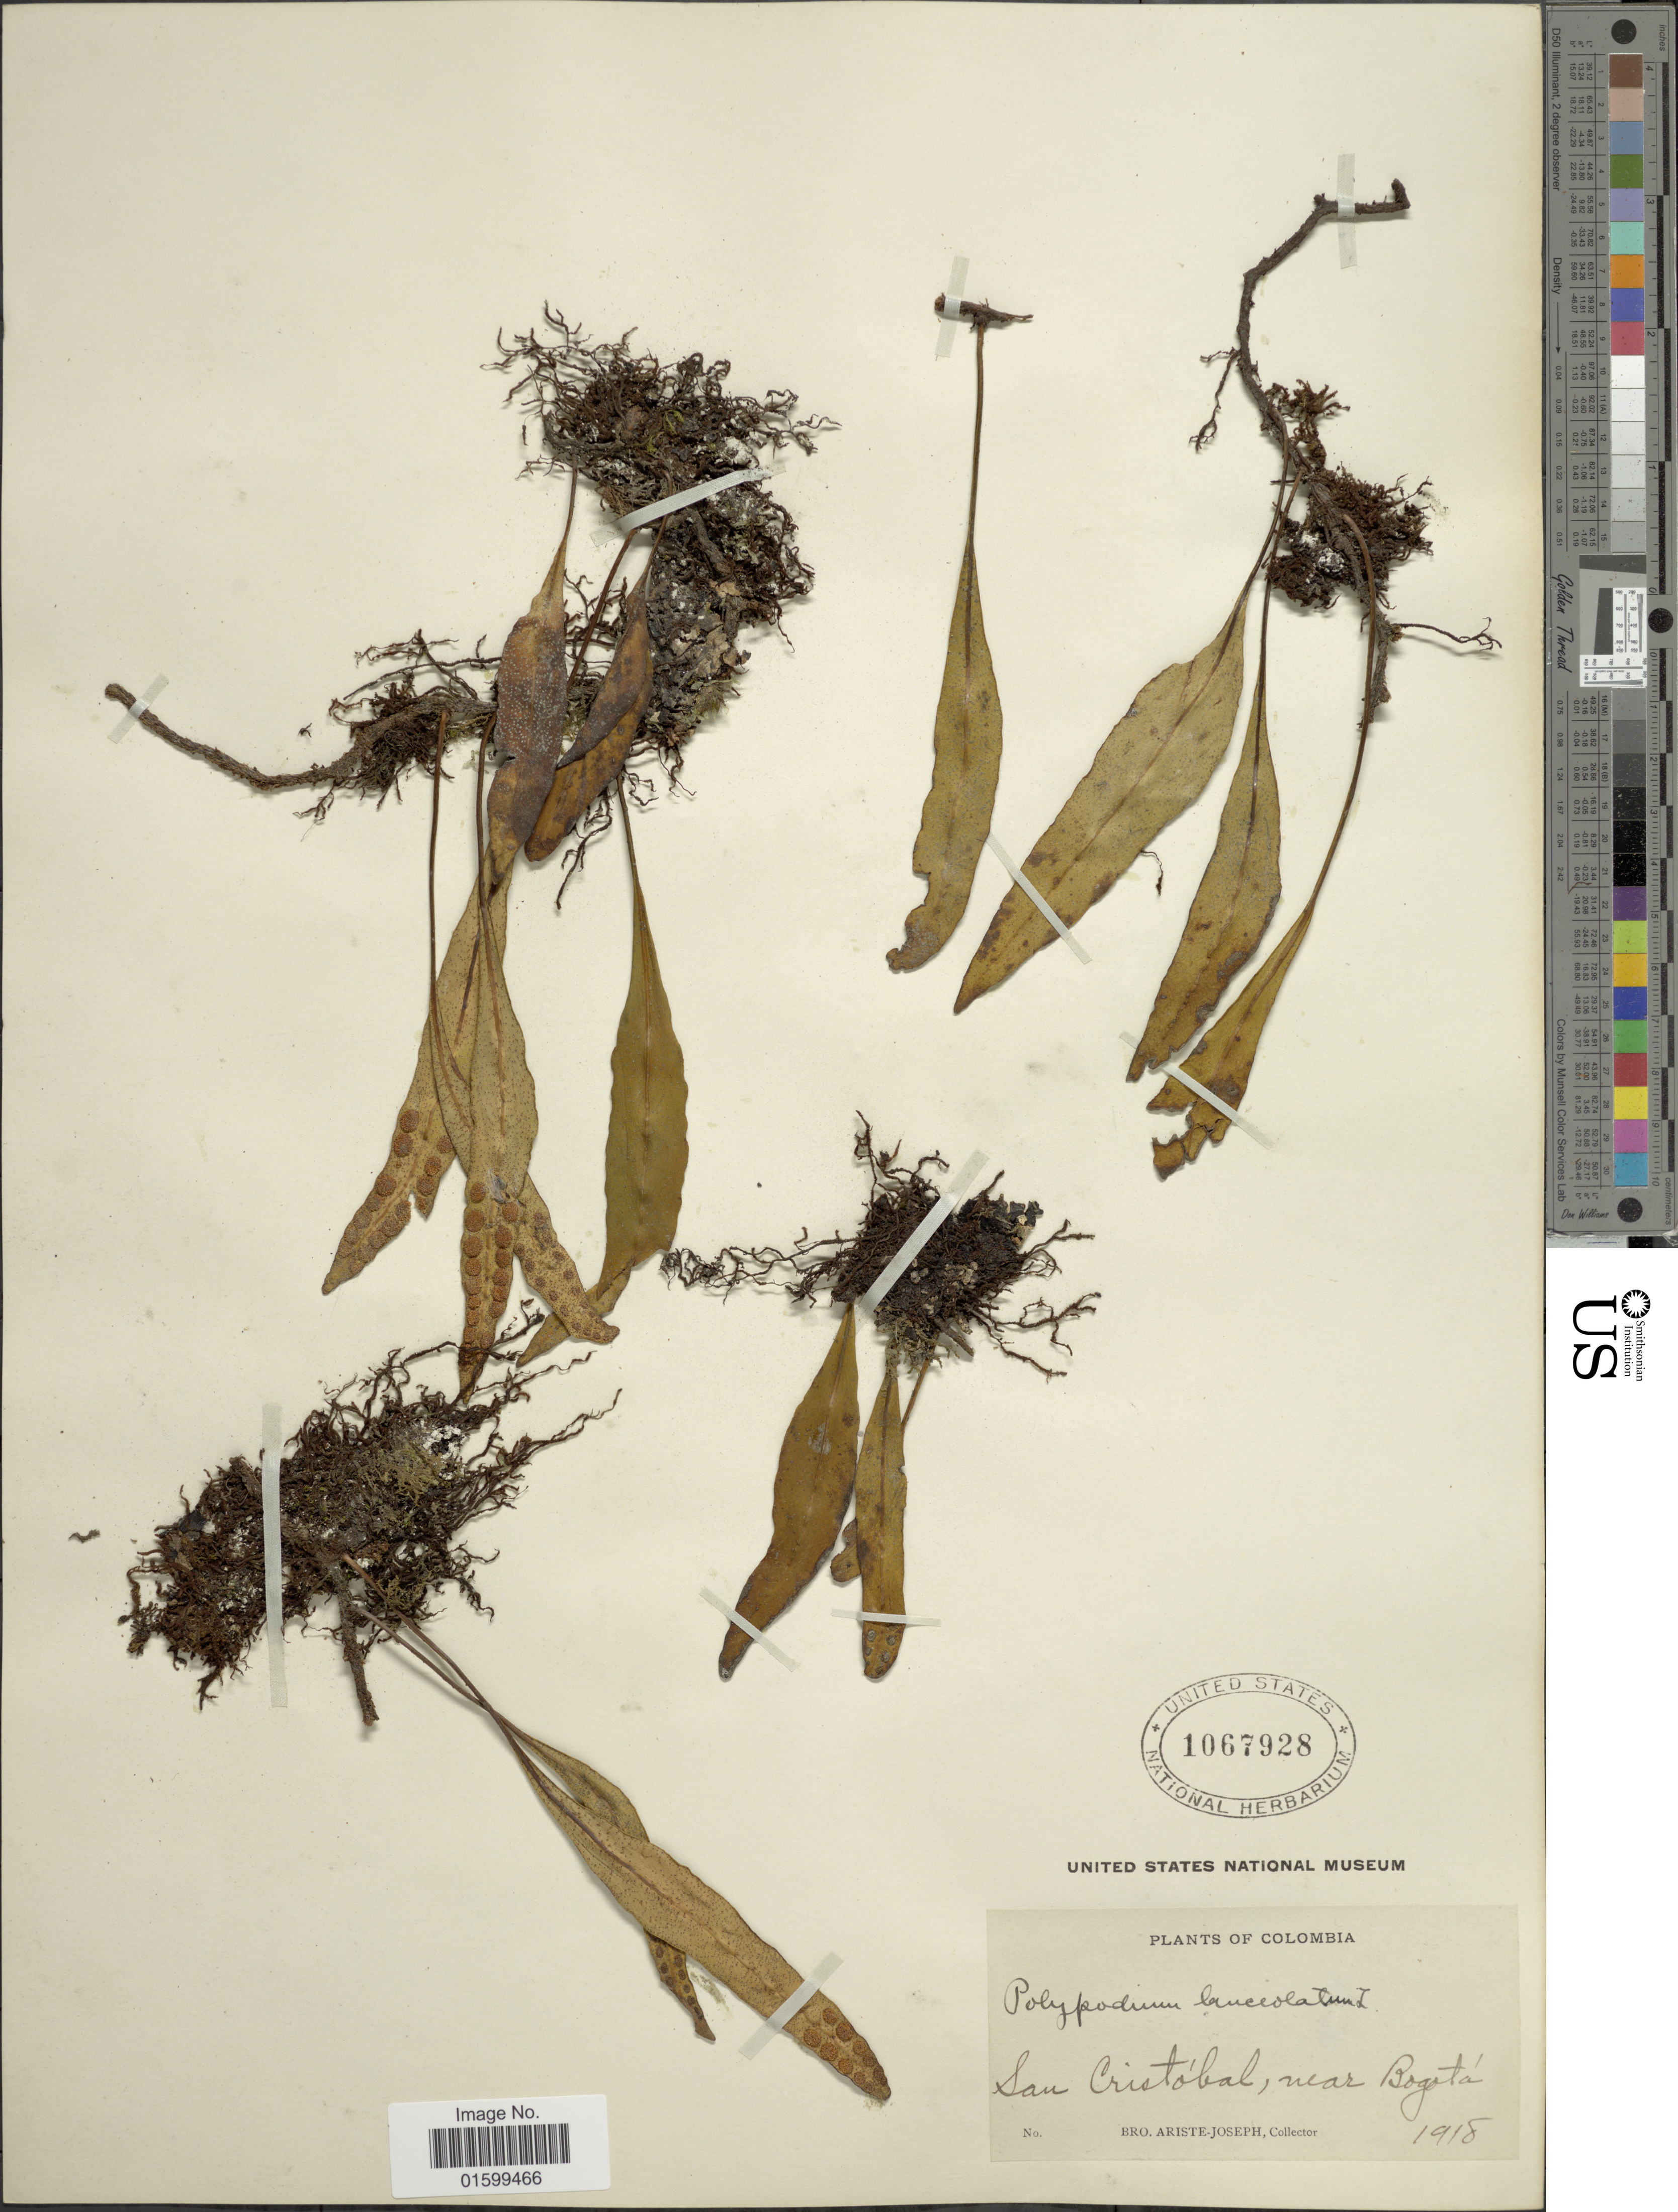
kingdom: Plantae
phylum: Tracheophyta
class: Polypodiopsida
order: Polypodiales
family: Polypodiaceae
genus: Pleopeltis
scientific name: Pleopeltis macrocarpa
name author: (Bory ex Willd.) Kaulf.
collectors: Bro. Ariste-Joseph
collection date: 1918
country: Colombia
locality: San Cristóbal, near Bogotá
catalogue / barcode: US 1067928